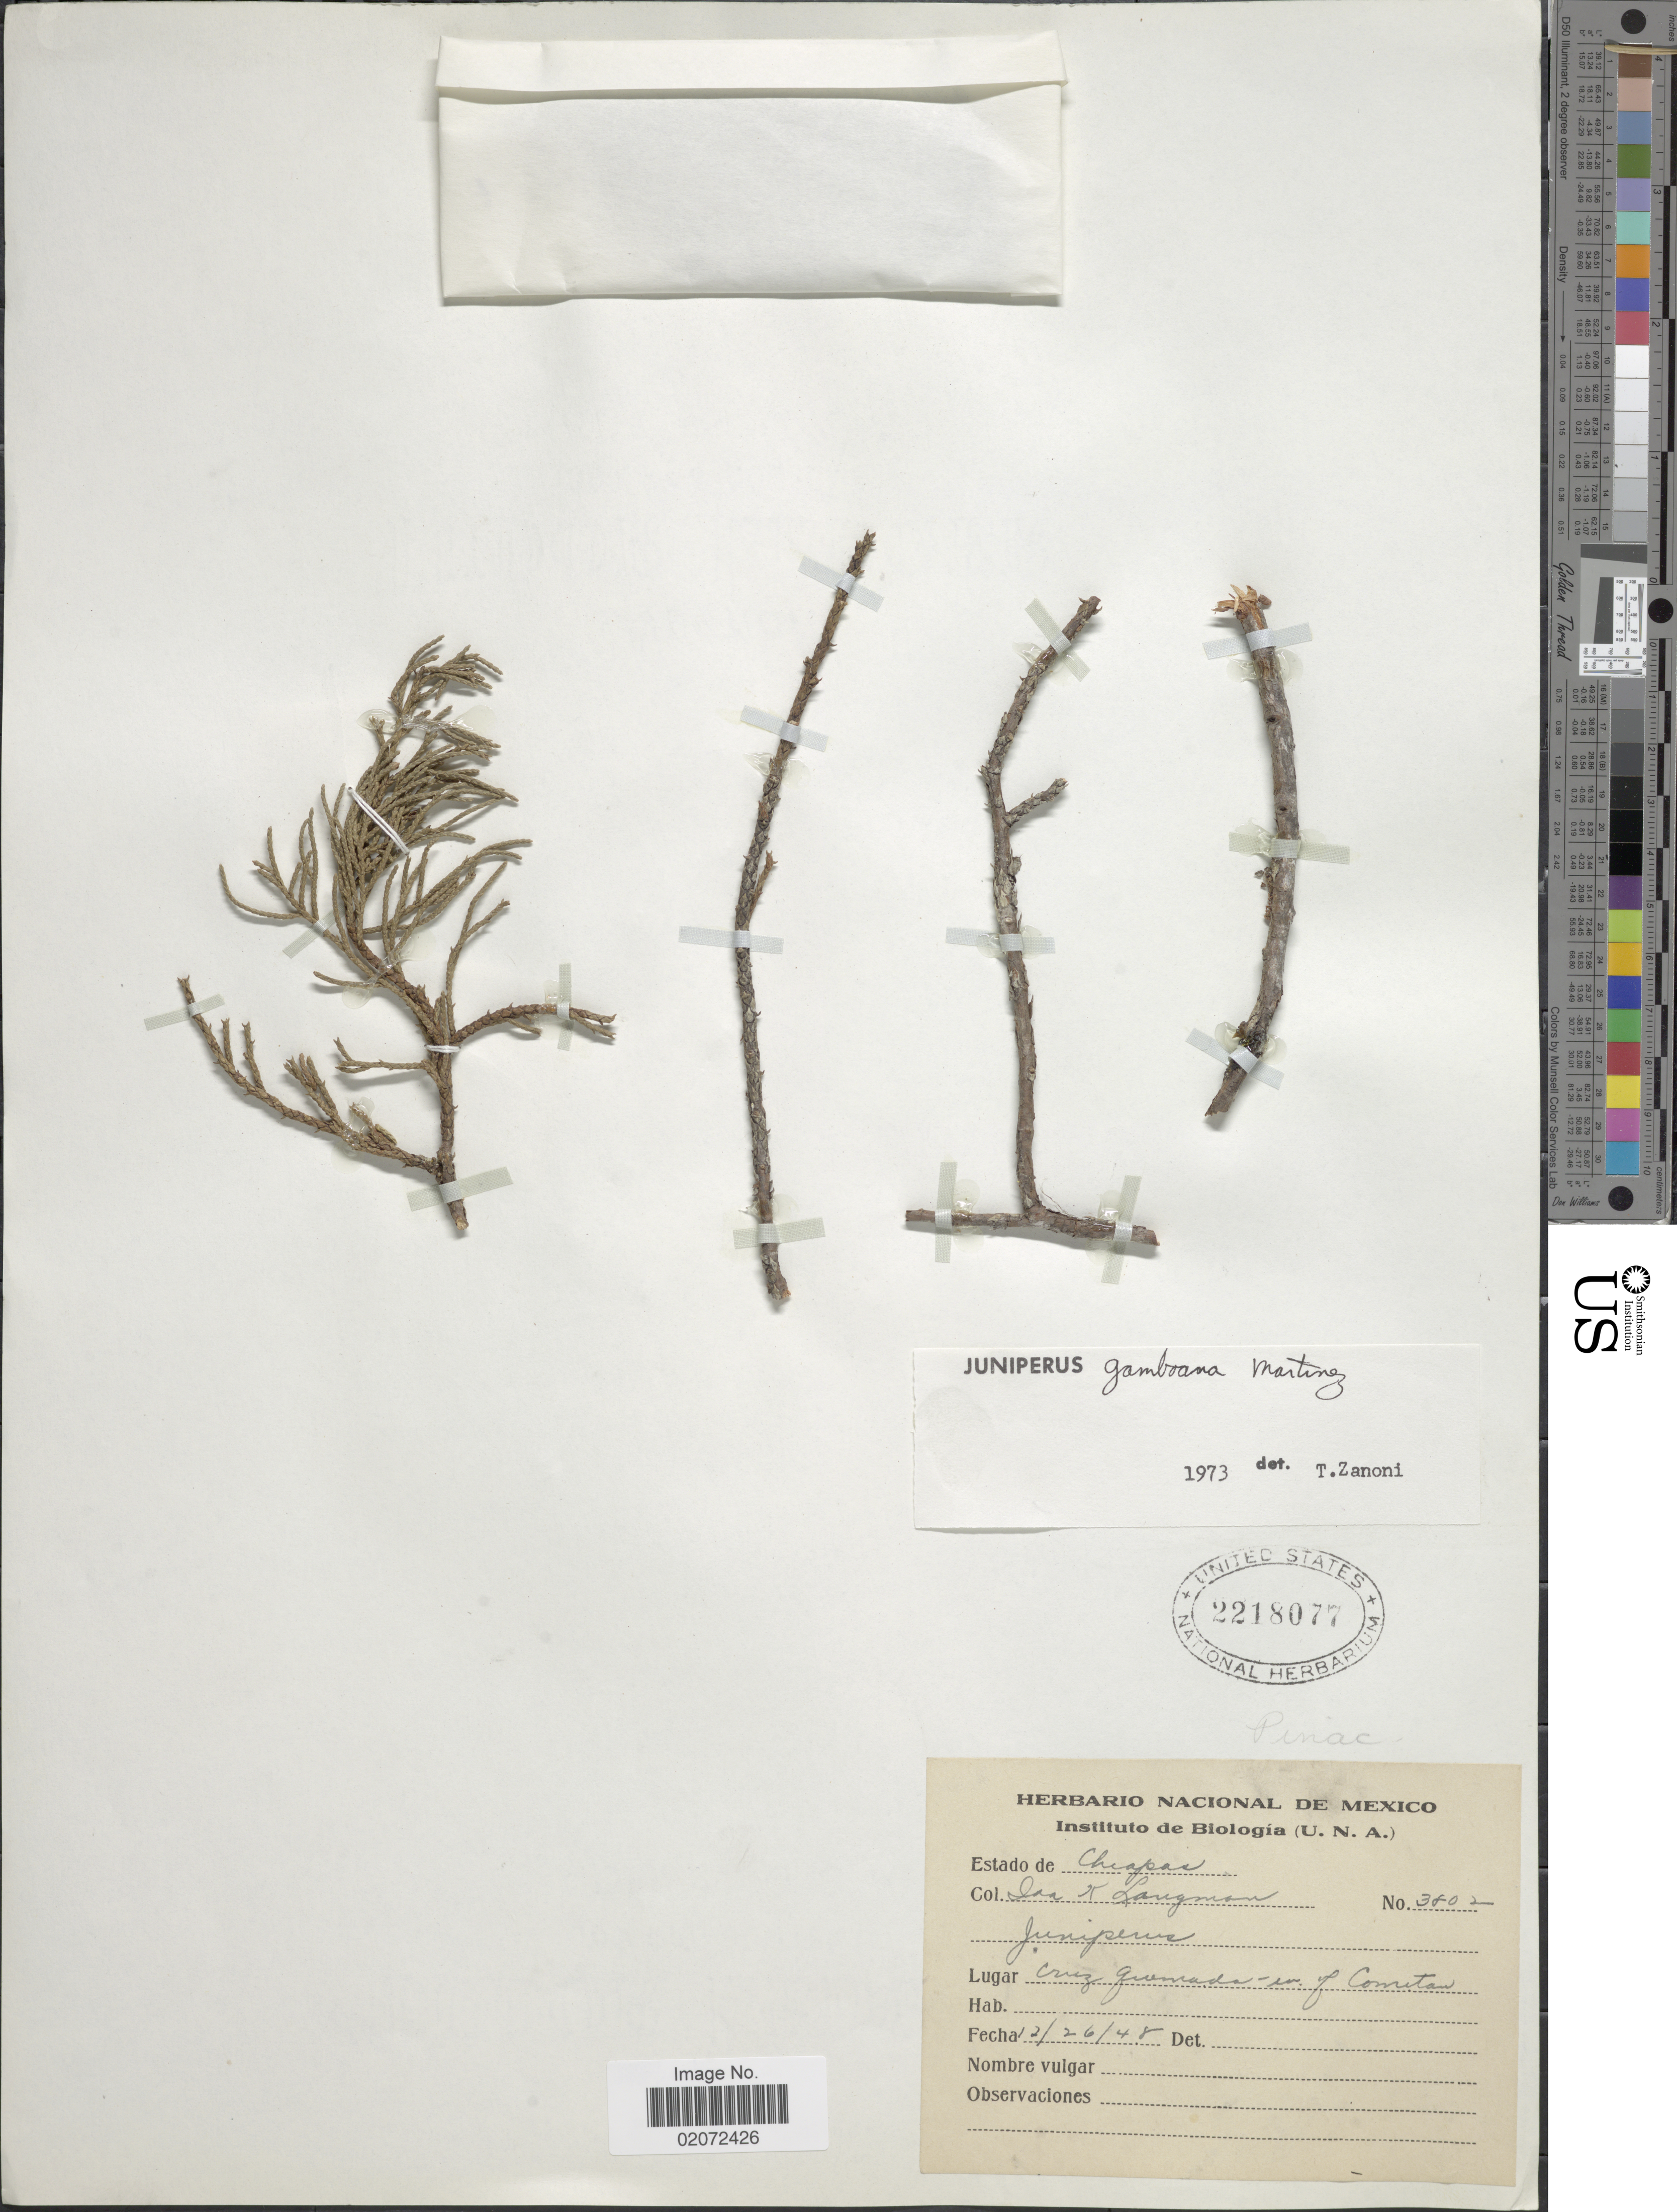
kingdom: Plantae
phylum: Tracheophyta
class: Pinopsida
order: Pinales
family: Cupressaceae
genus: Juniperus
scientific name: Juniperus gamboana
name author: Martínez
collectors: I. K. Langman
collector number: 3802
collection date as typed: Transcribed d/m/y: 26/12/48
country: Mexico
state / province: Chiapas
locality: Cruz Quemada - w. of Comitán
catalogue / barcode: US 2218077